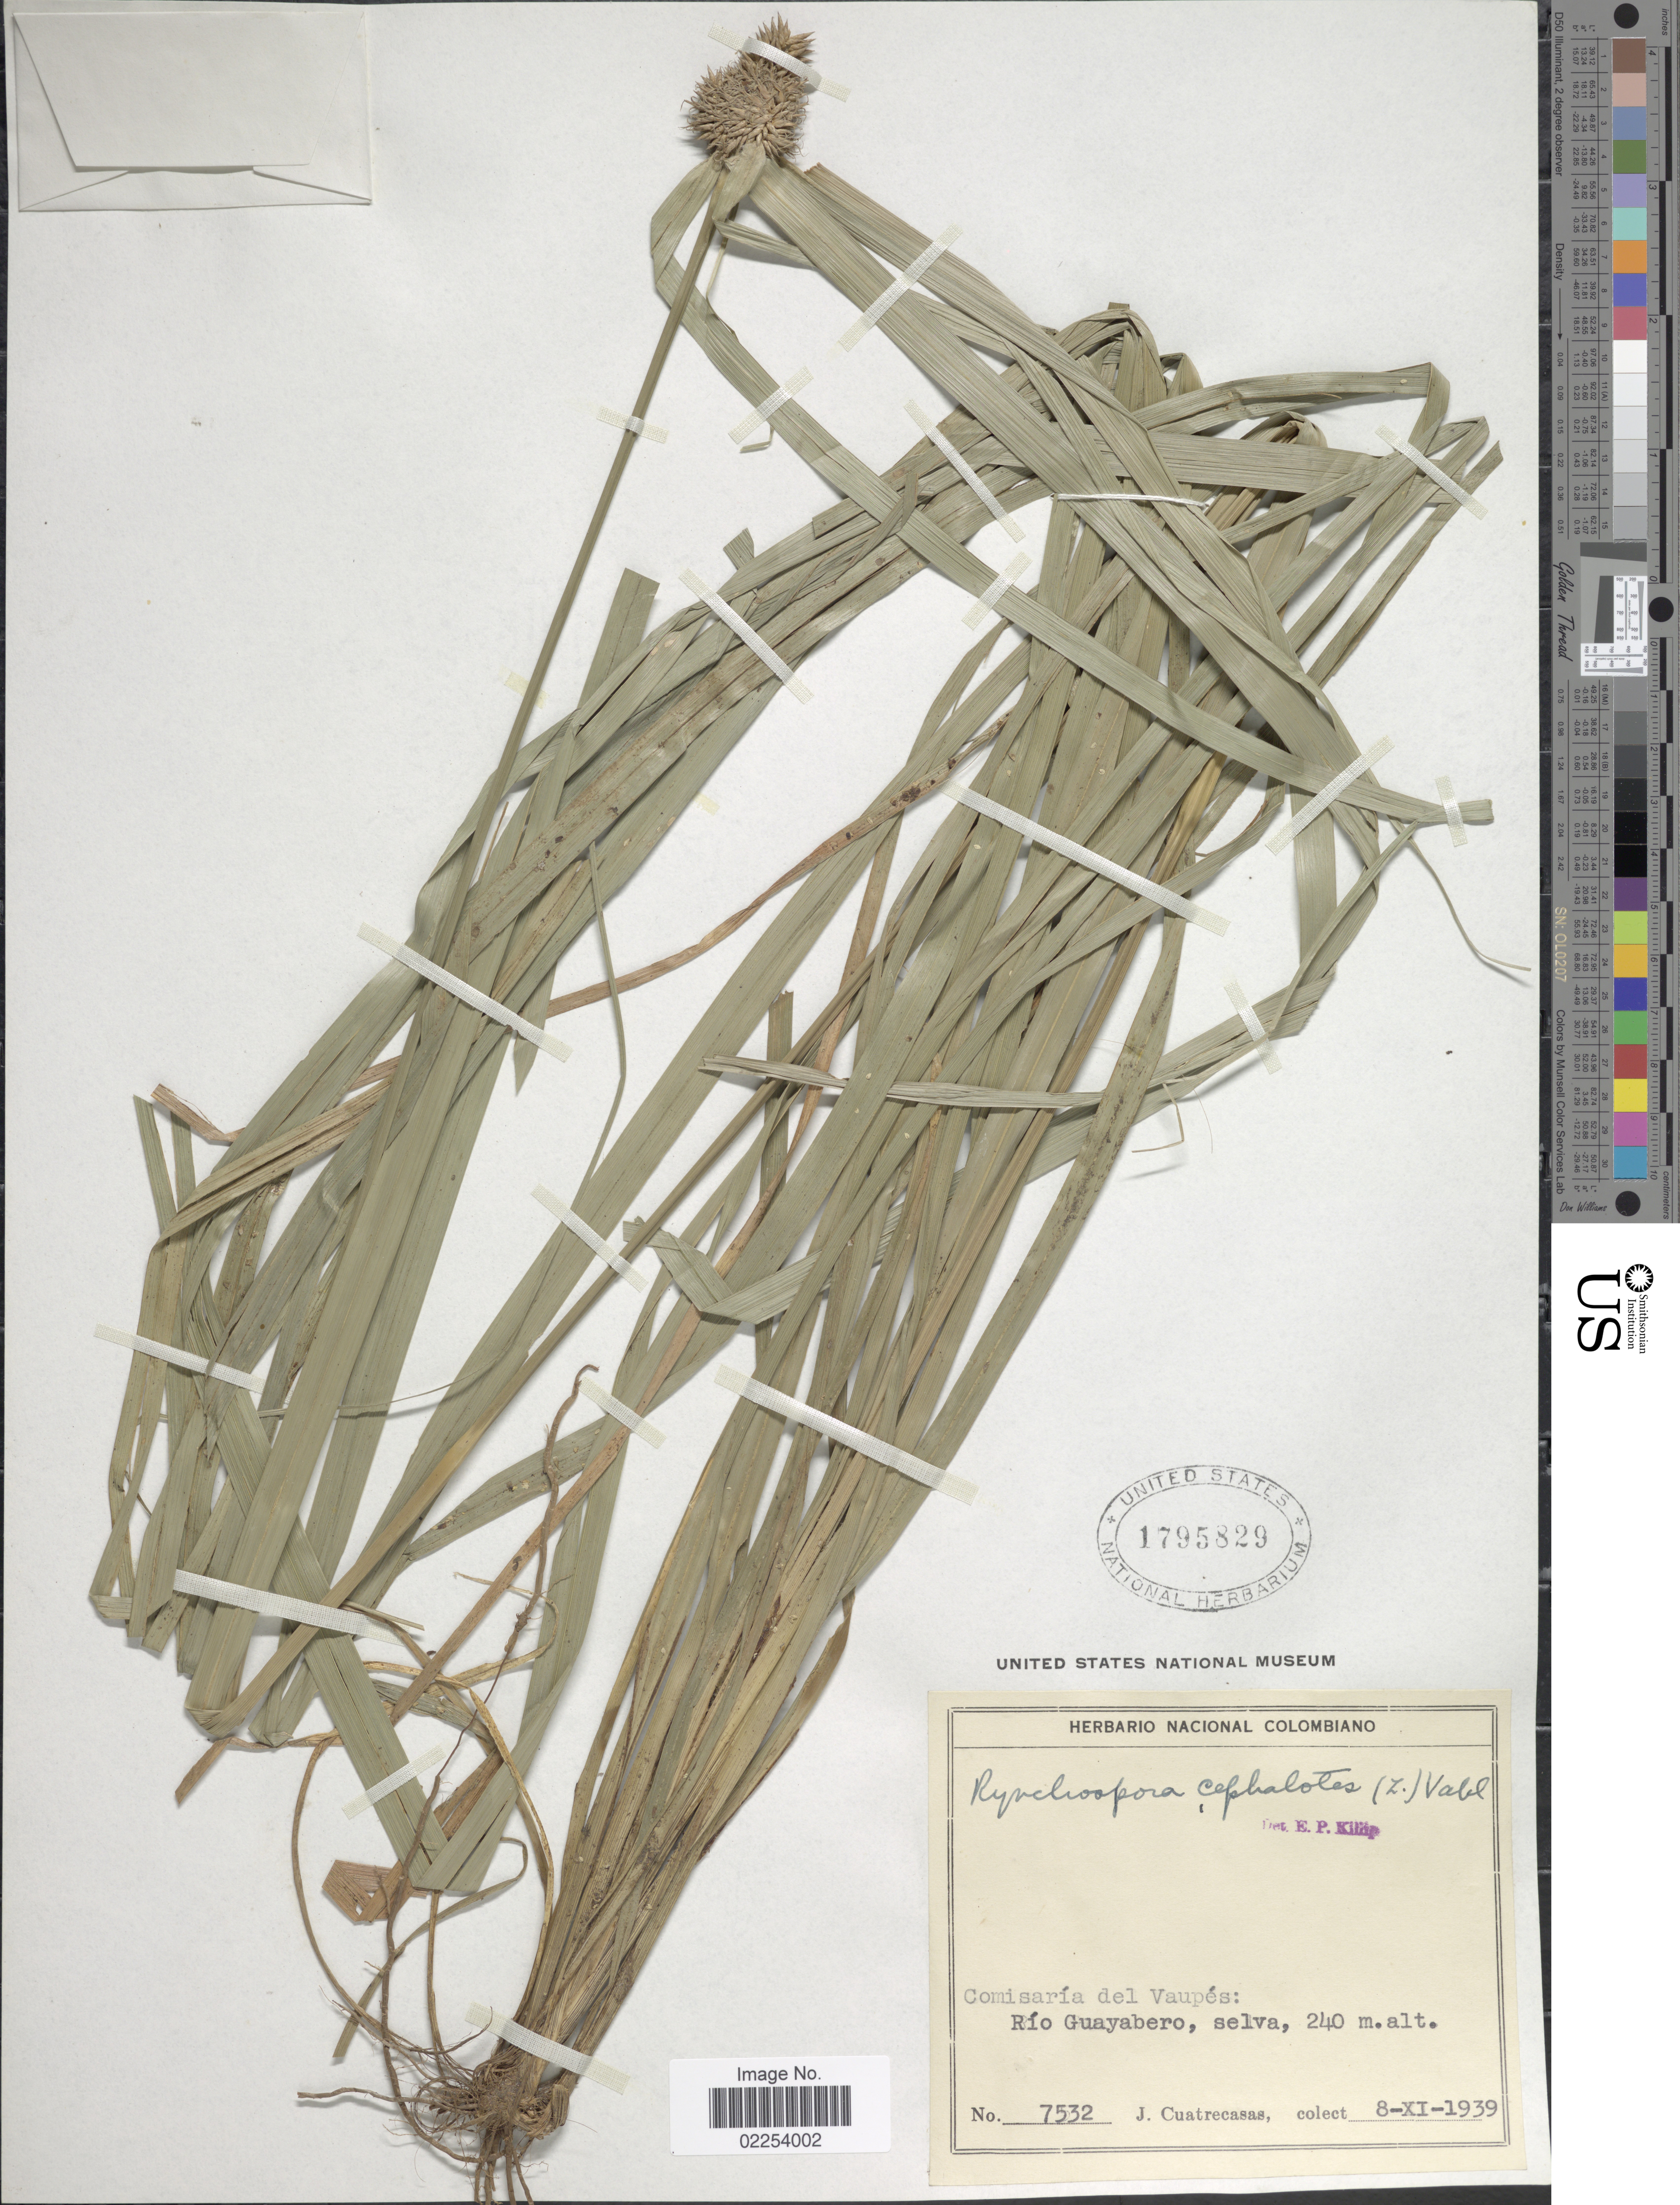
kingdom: Plantae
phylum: Tracheophyta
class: Liliopsida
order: Poales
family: Cyperaceae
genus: Rhynchospora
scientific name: Rhynchospora cephalotes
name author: (L.) Vahl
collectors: J. Cuatrecasas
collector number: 7532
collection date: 1939-11-08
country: Colombia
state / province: Vaupés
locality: Rio Guayabero, selva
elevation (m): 240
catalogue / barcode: US 1795829